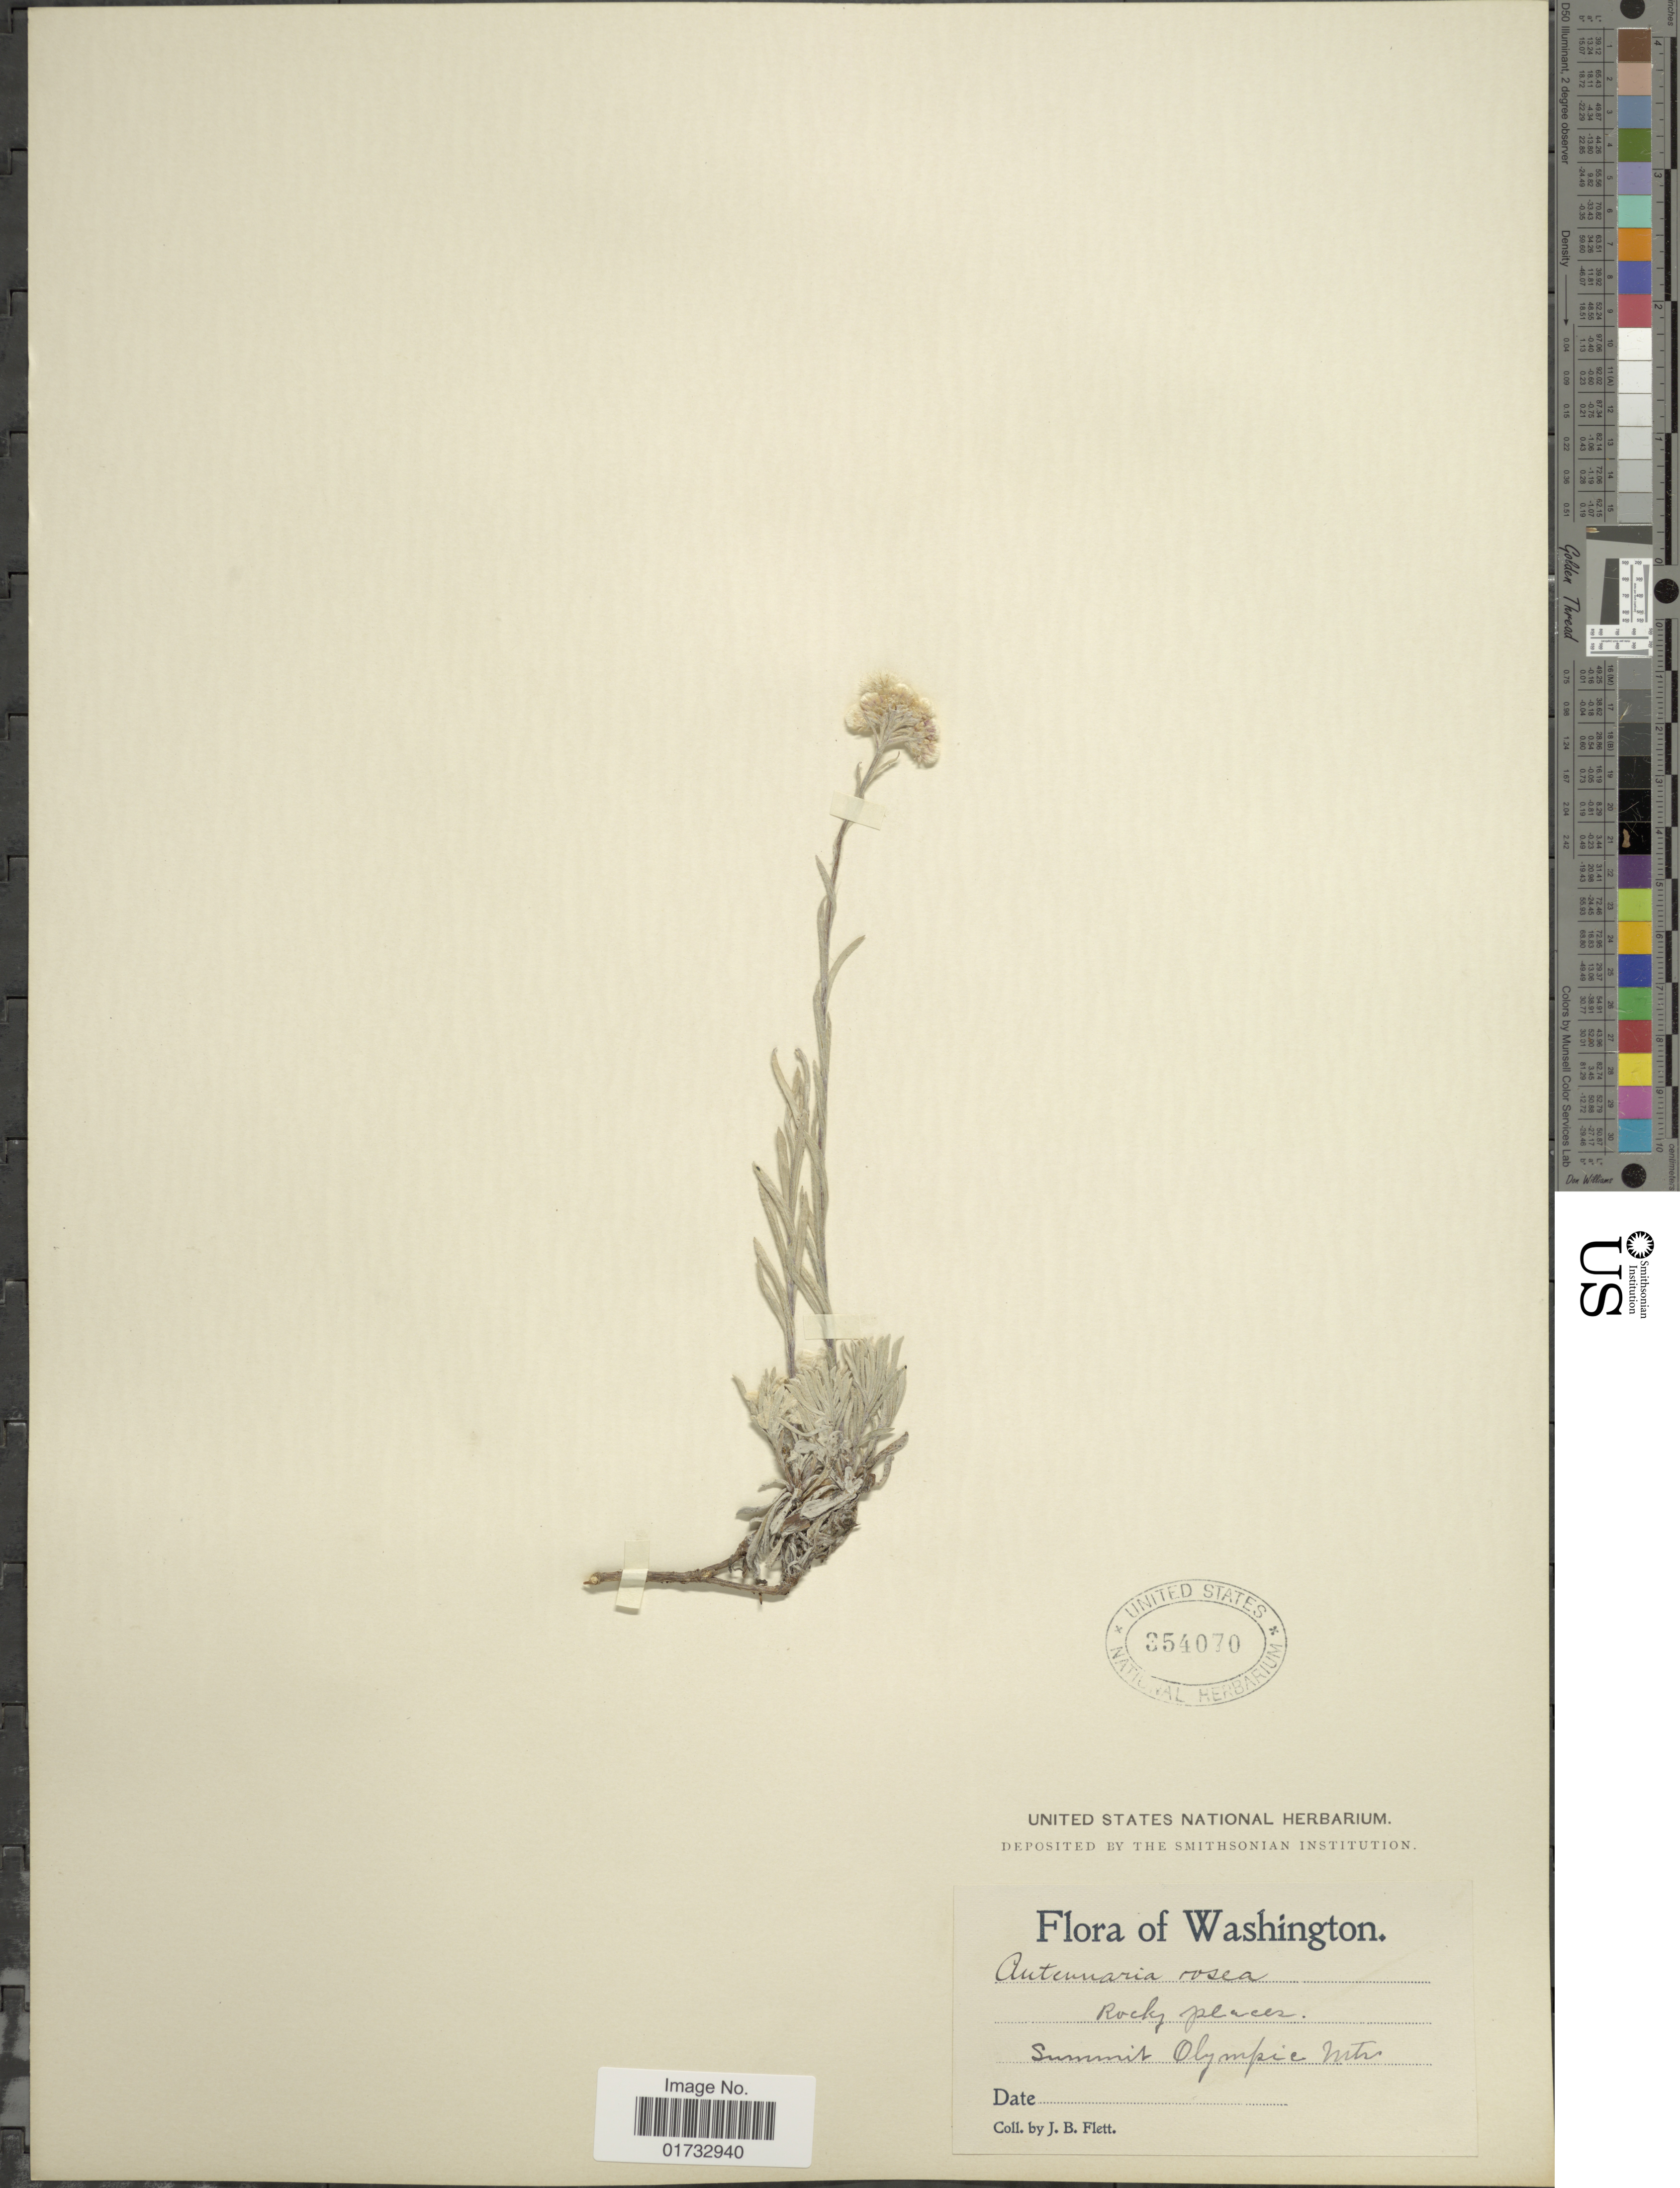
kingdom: Plantae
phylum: Tracheophyta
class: Magnoliopsida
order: Asterales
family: Asteraceae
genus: Antennaria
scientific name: Antennaria rosea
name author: Greene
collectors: J. Flett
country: United States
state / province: Washington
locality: Rocky places, Summit Olympic Mts.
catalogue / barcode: US 354070